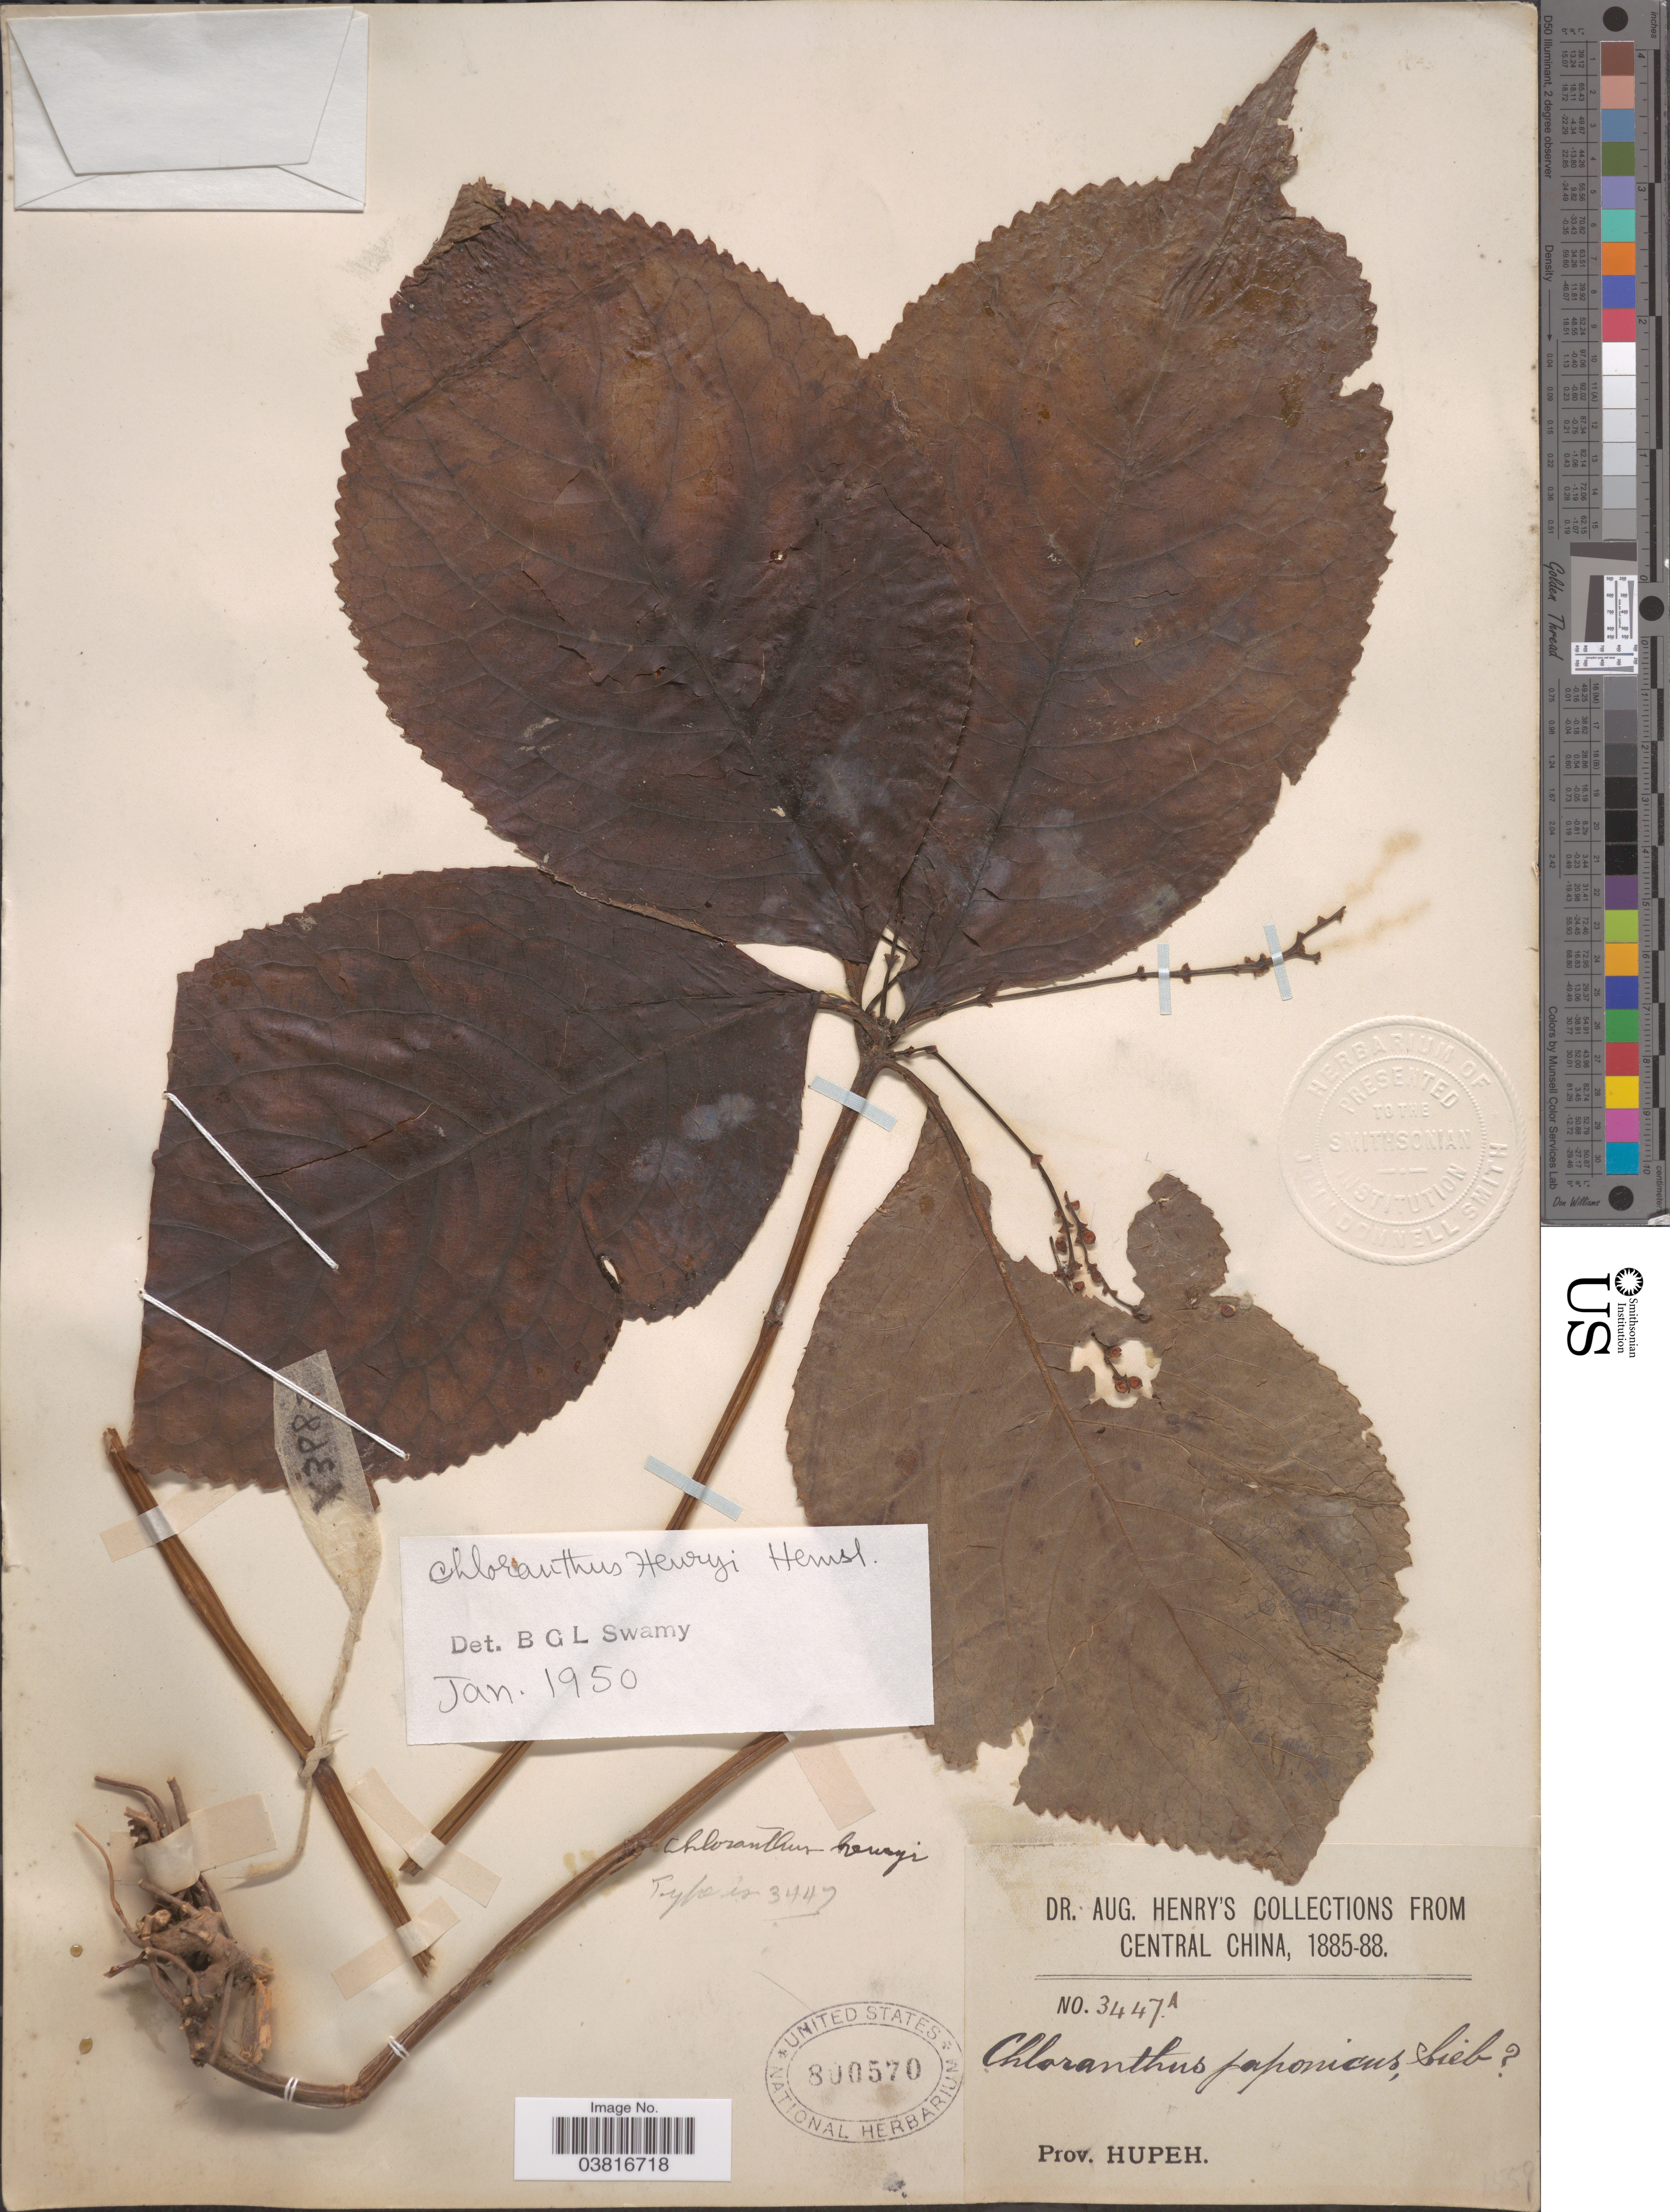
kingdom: Plantae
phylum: Tracheophyta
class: Magnoliopsida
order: Chloranthales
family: Chloranthaceae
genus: Chloranthus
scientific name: Chloranthus henryi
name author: Hemsl.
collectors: A. Henry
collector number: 3447 A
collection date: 1885/1888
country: China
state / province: Hubei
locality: Central China. Prov. Hupeh.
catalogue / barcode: US 800570